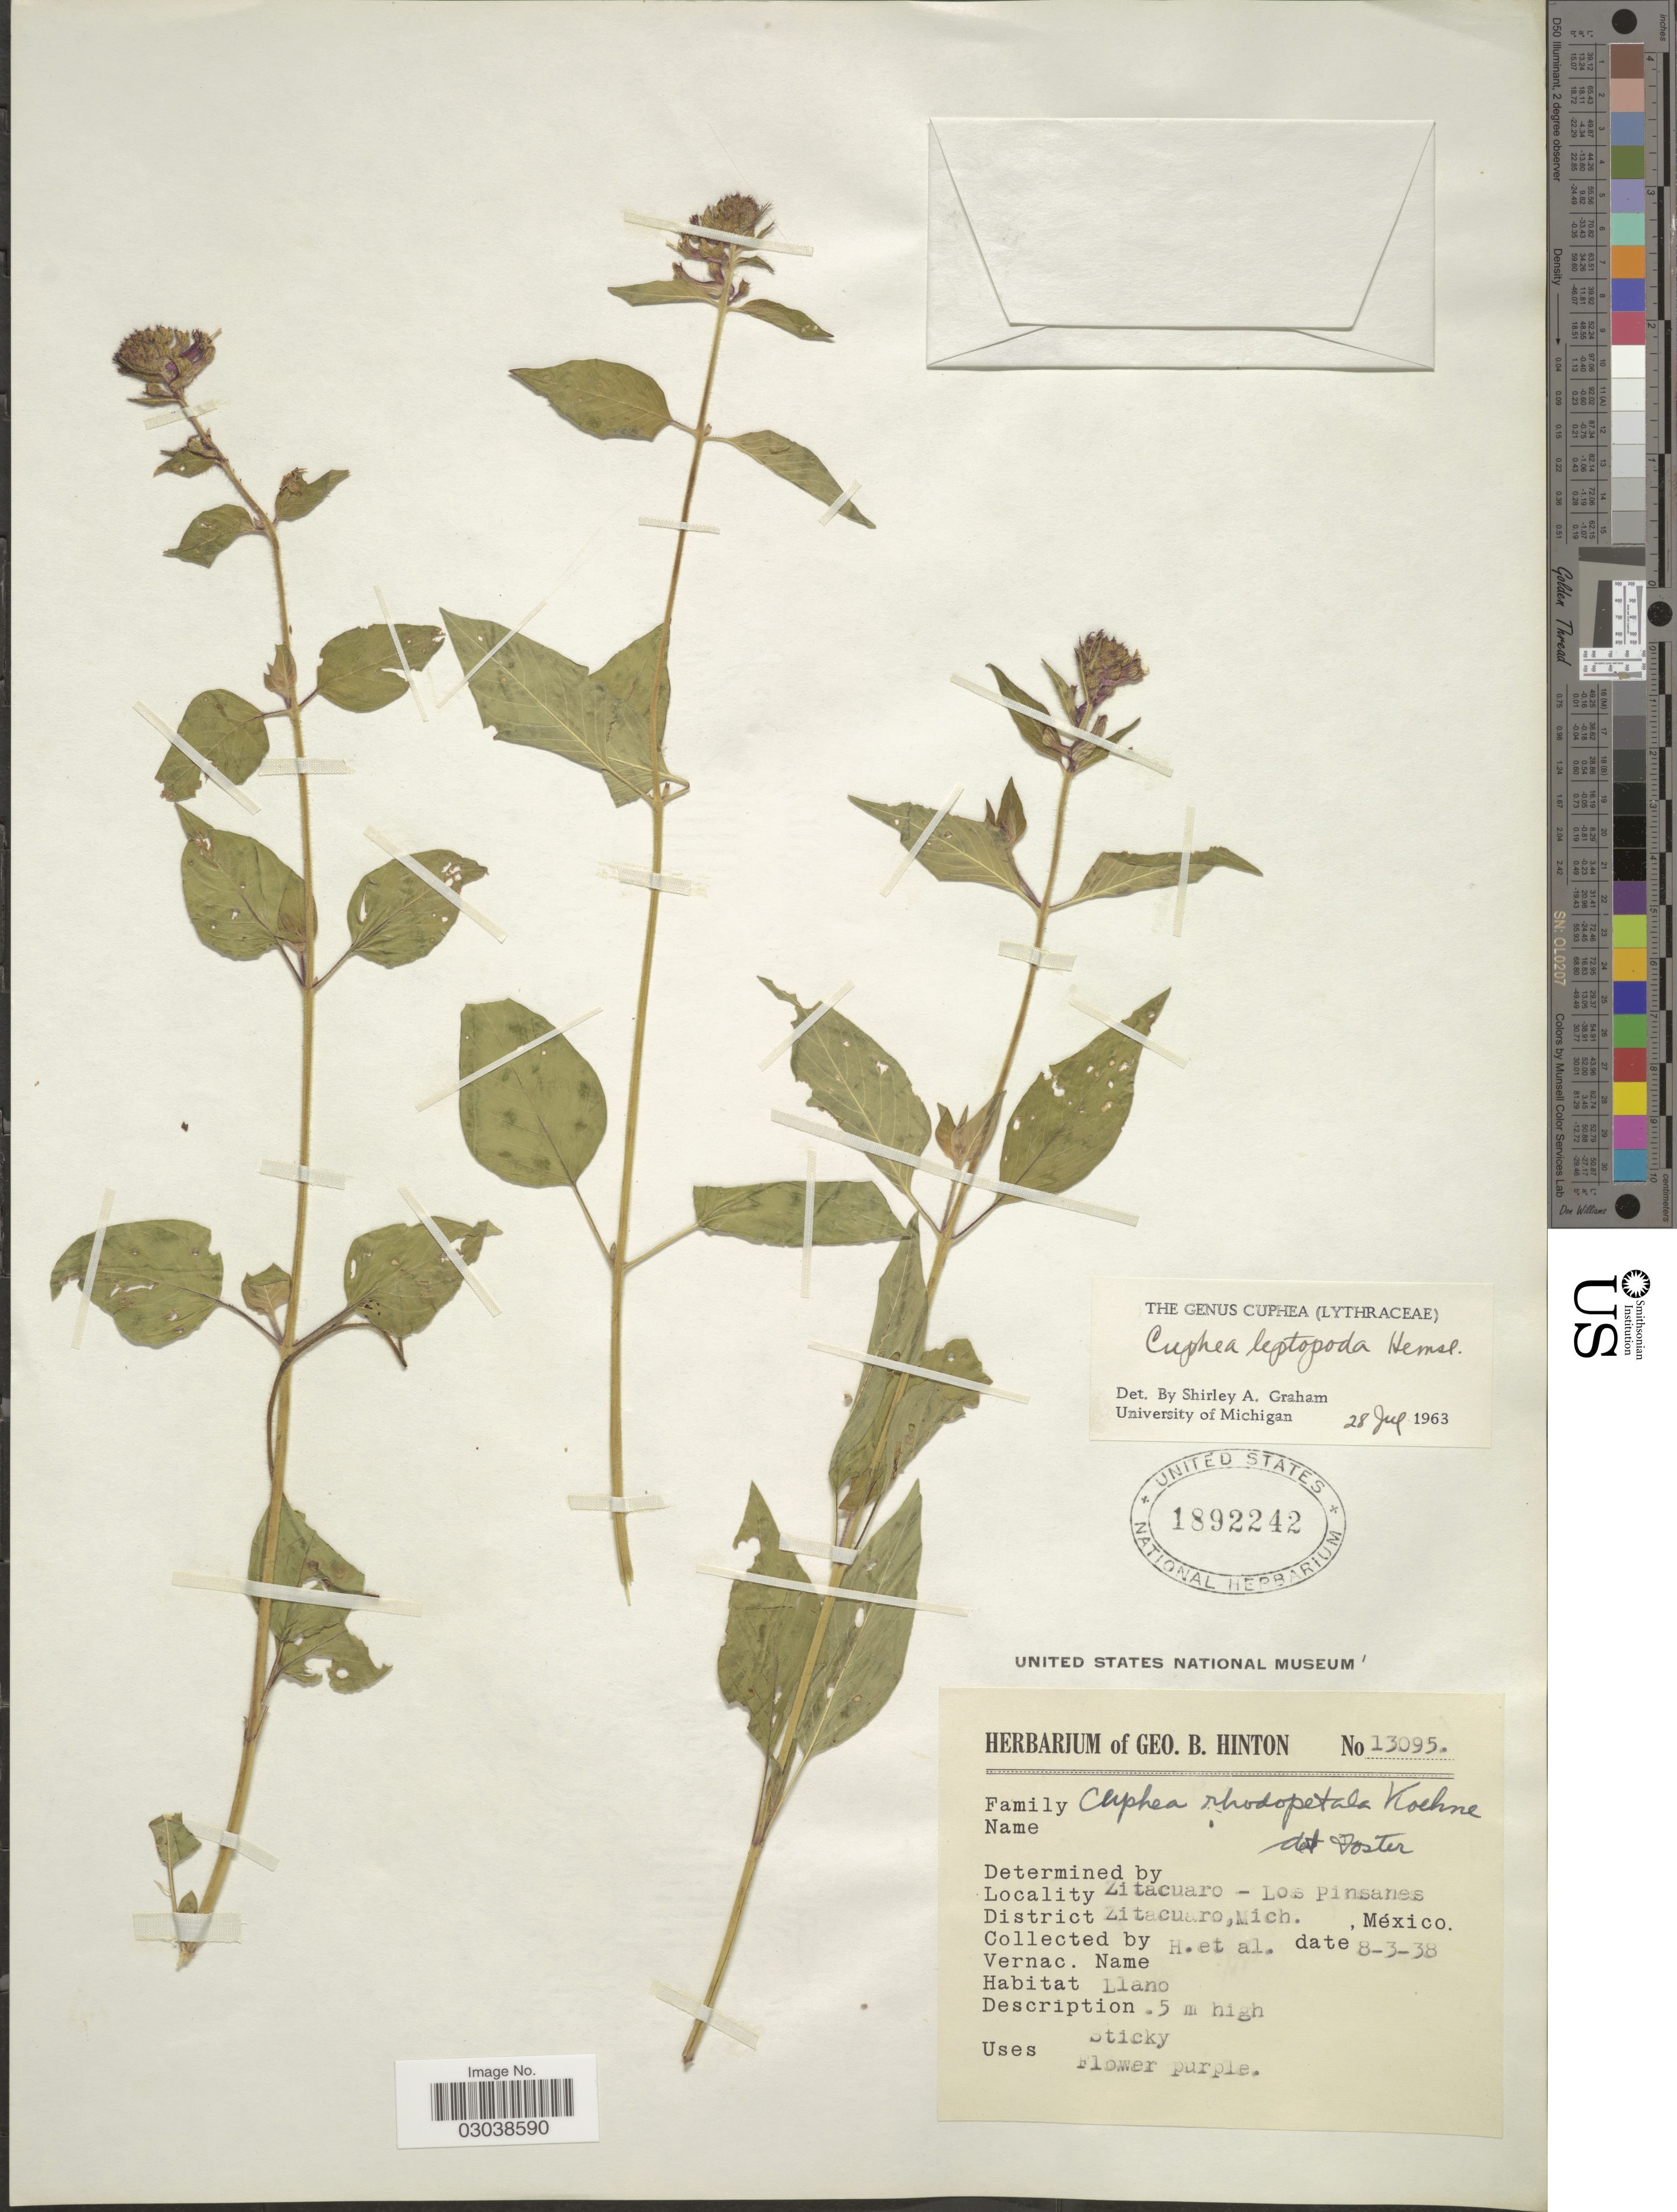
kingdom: Plantae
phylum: Tracheophyta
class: Magnoliopsida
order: Myrtales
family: Lythraceae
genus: Cuphea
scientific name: Cuphea leptopoda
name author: Hemsl.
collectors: G. B. Hinton & et al.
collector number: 13095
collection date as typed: Transcribed d/m/y: 8/3/38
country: Mexico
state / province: Michoacán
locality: Zitacuaro - Los Pinsanes, District Zitacuaro, Mich.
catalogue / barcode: US 1892242